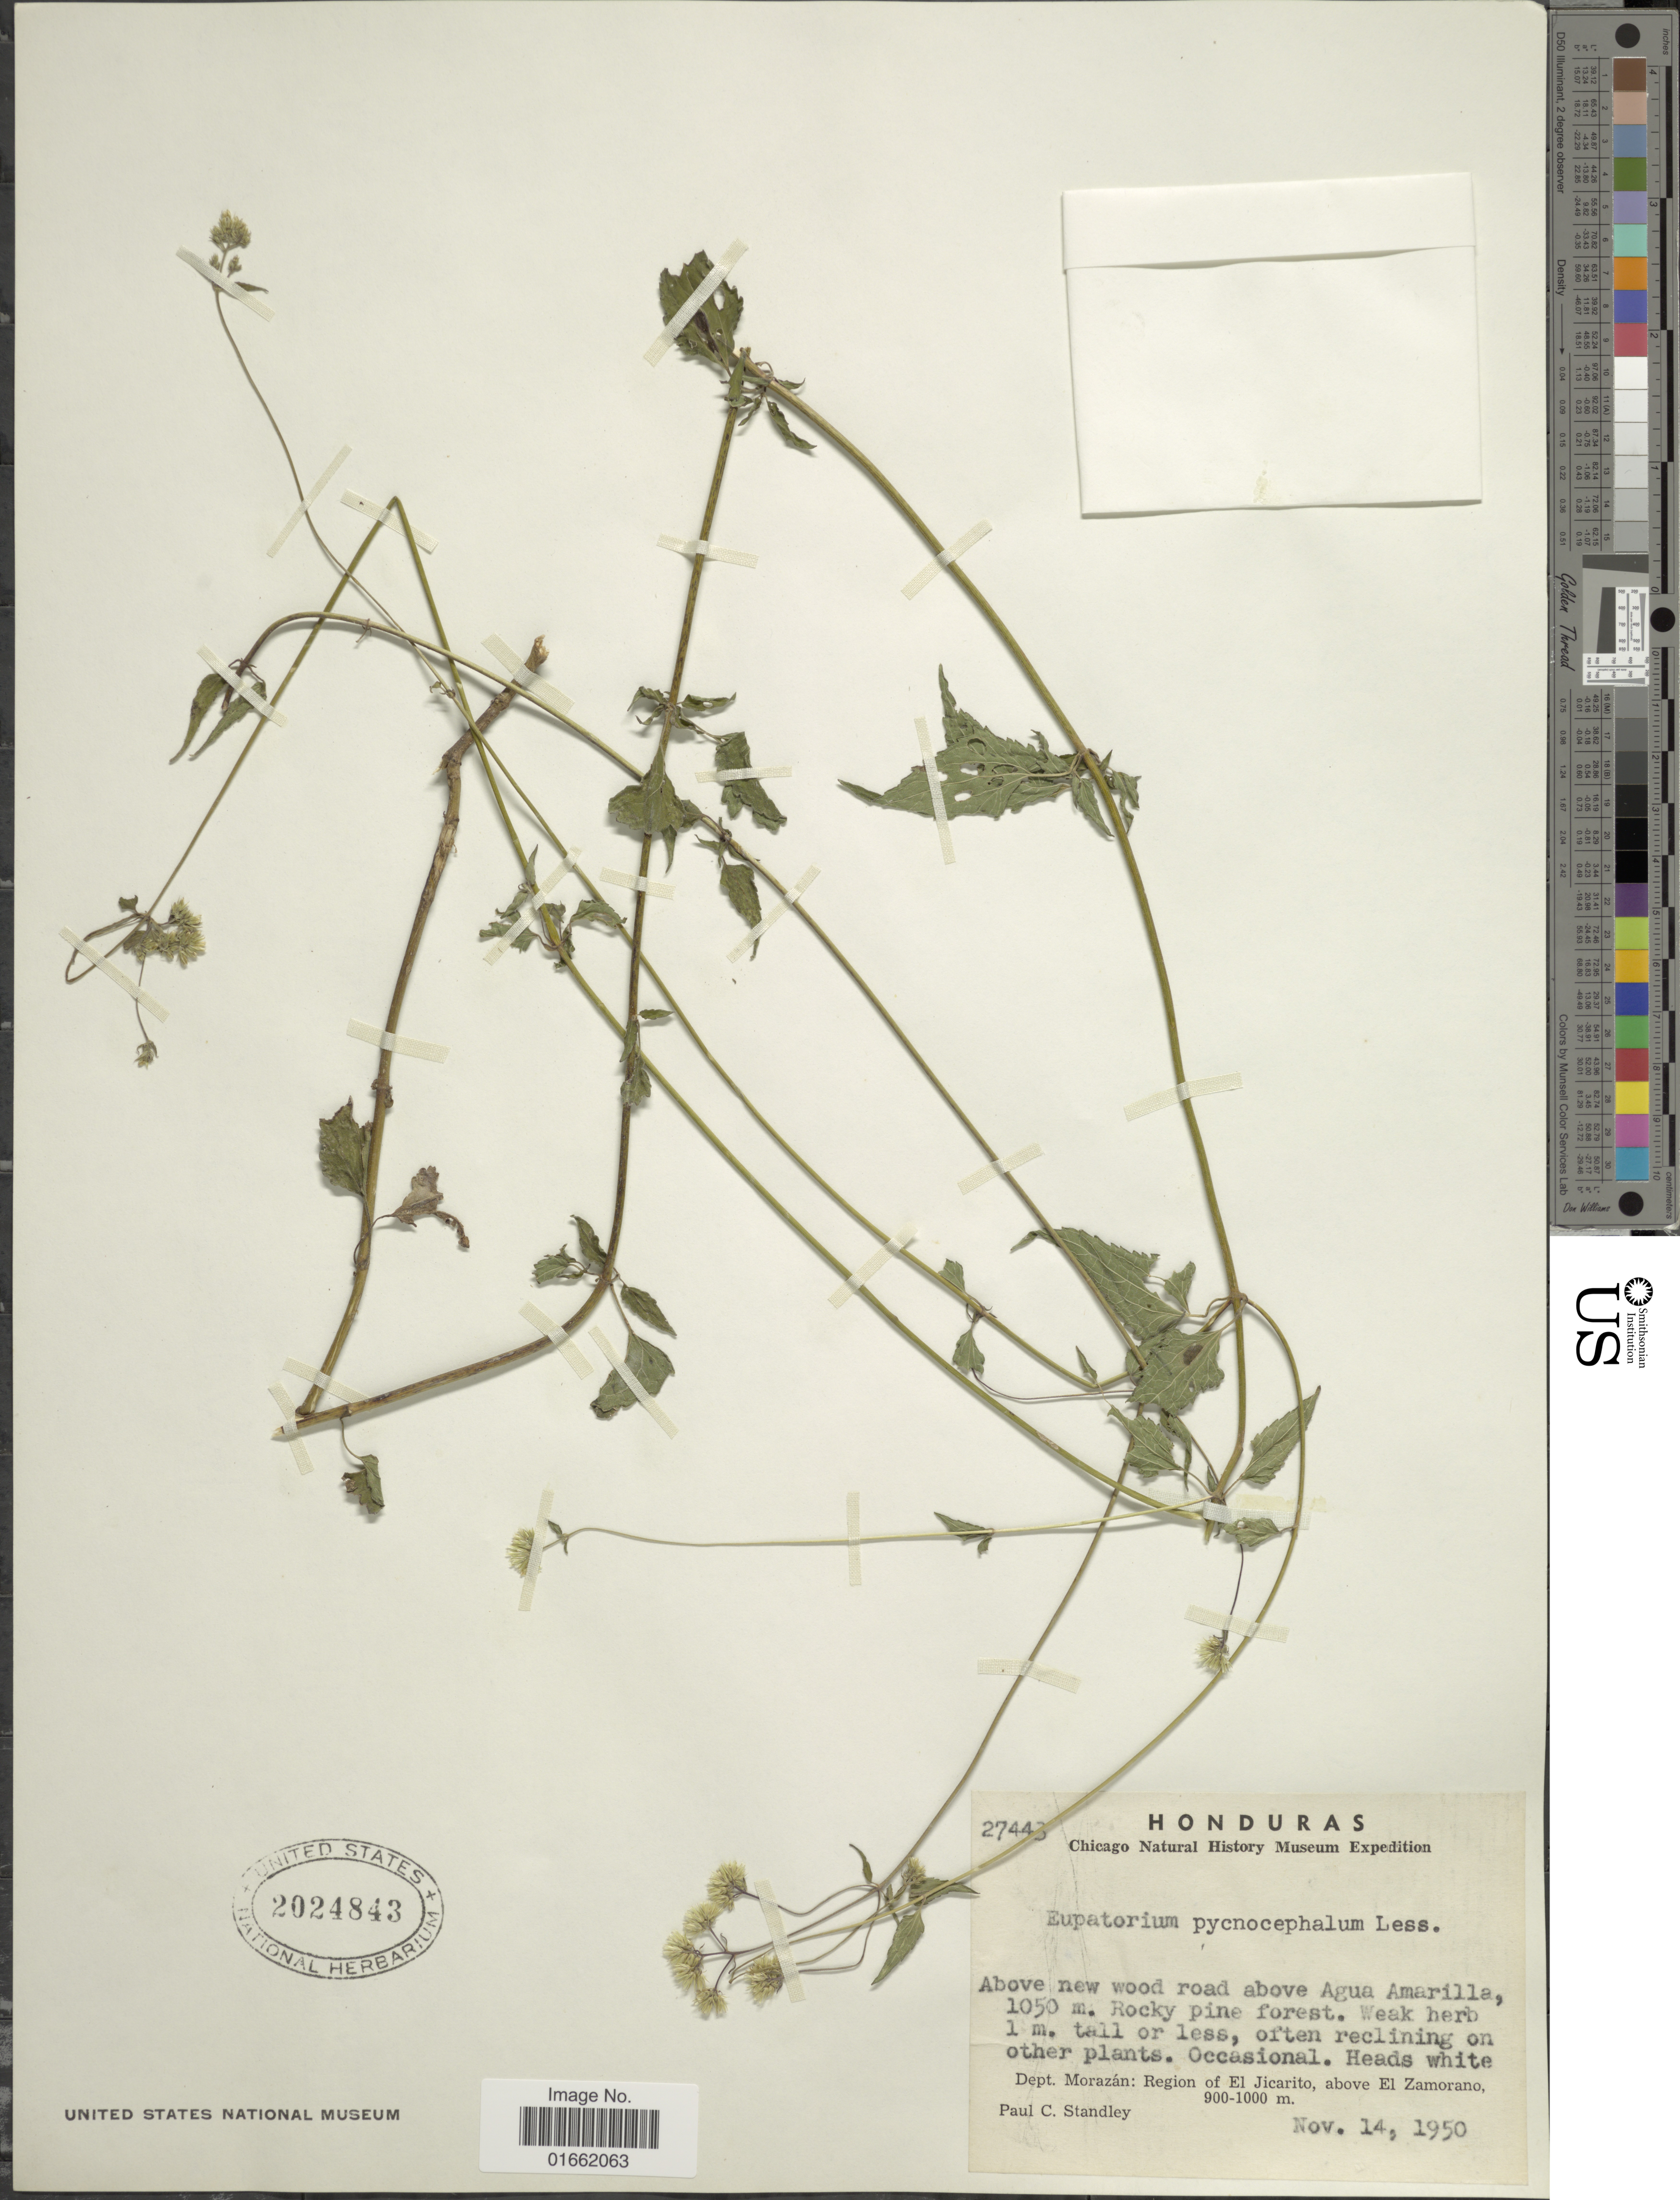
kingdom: Plantae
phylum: Tracheophyta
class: Magnoliopsida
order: Asterales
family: Asteraceae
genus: Fleischmannia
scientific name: Fleischmannia pycnocephaloides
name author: (B.L. Rob.) R.M. King & H. Rob.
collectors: P. C. Standley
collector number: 27443*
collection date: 1950-11-14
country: Honduras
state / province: Fco. Morazán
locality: Above new wood road above Agua Amarilla. Dept. Morazán: Region of El Jicarito, above El Zamorano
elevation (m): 900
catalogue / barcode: US 2024843